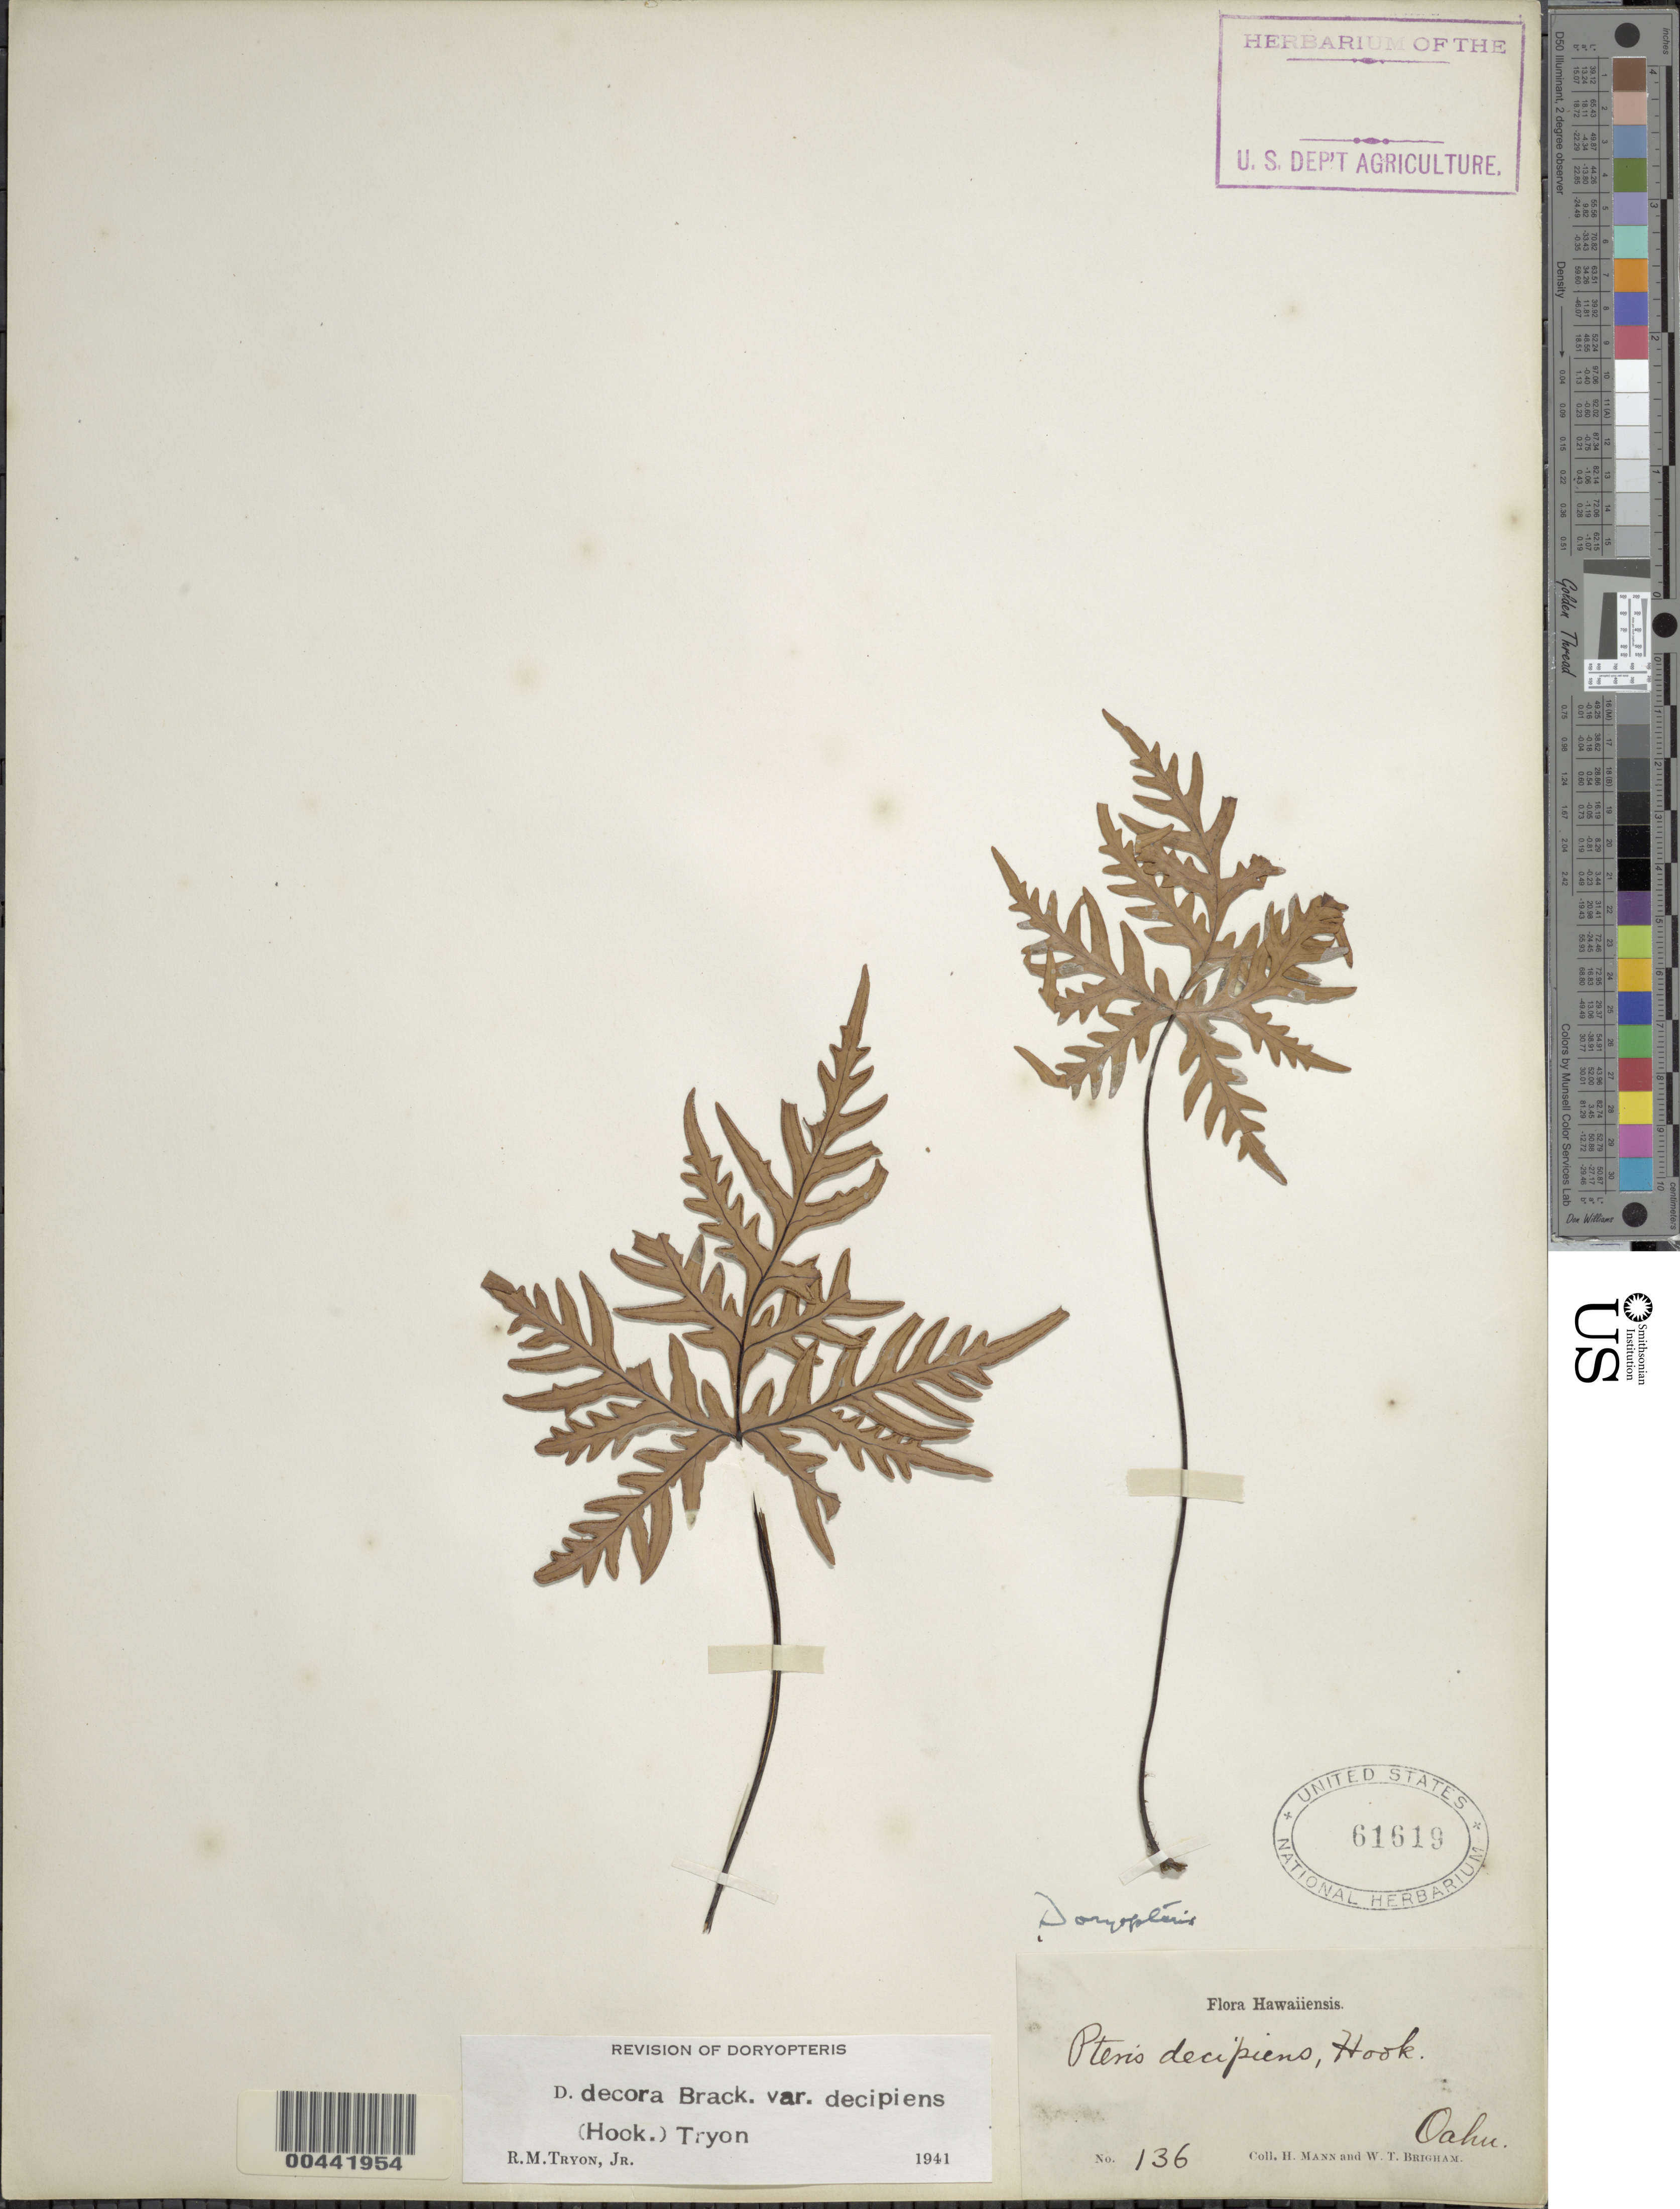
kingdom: Plantae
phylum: Tracheophyta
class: Polypodiopsida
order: Polypodiales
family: Pteridaceae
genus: Doryopteris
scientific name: Doryopteris decipiens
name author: (Hook.) J. Sm.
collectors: H. Mann & W. T. Brigham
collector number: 136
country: United States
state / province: Hawaii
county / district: Honolulu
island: Oahu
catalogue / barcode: US 61619